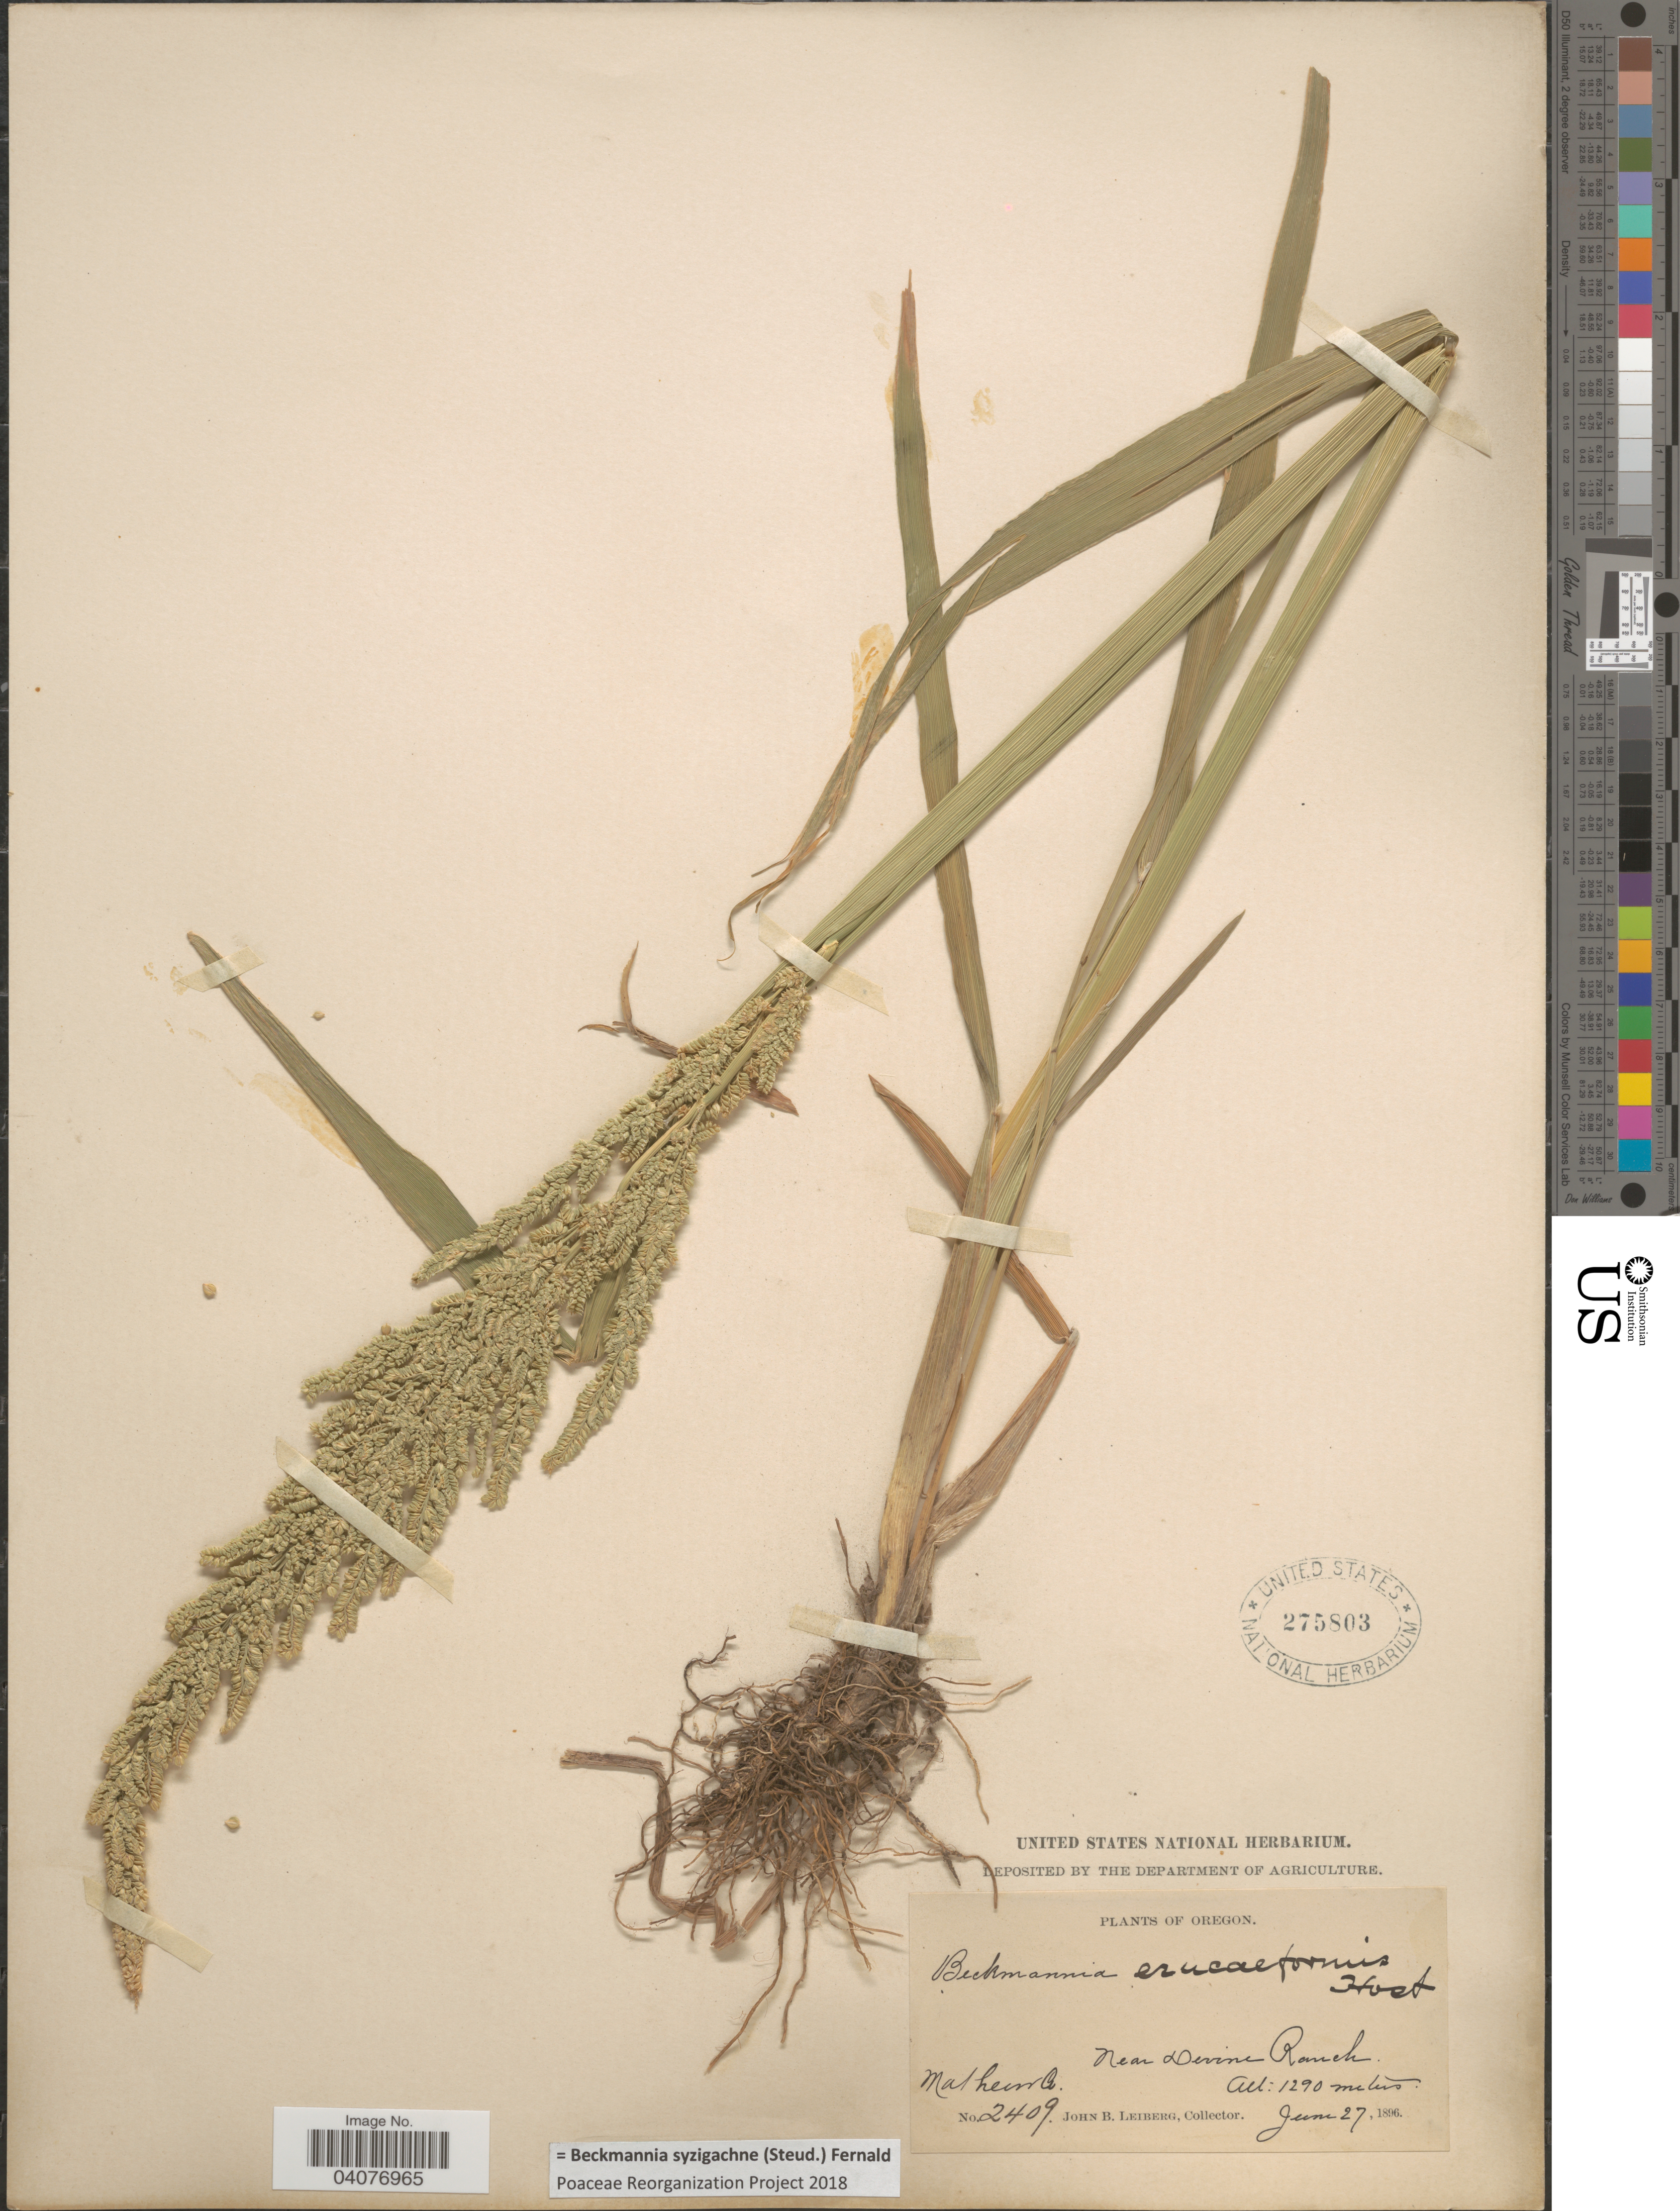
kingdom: Plantae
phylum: Tracheophyta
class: Liliopsida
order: Poales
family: Poaceae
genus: Beckmannia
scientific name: Beckmannia syzigachne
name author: (Steud.) Fernald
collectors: J. B. Leiberg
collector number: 2409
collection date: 1896-06-27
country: United States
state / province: Oregon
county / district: Malheur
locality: Near Devine Ranch. Malheur Co.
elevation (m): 1290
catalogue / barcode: US 275803